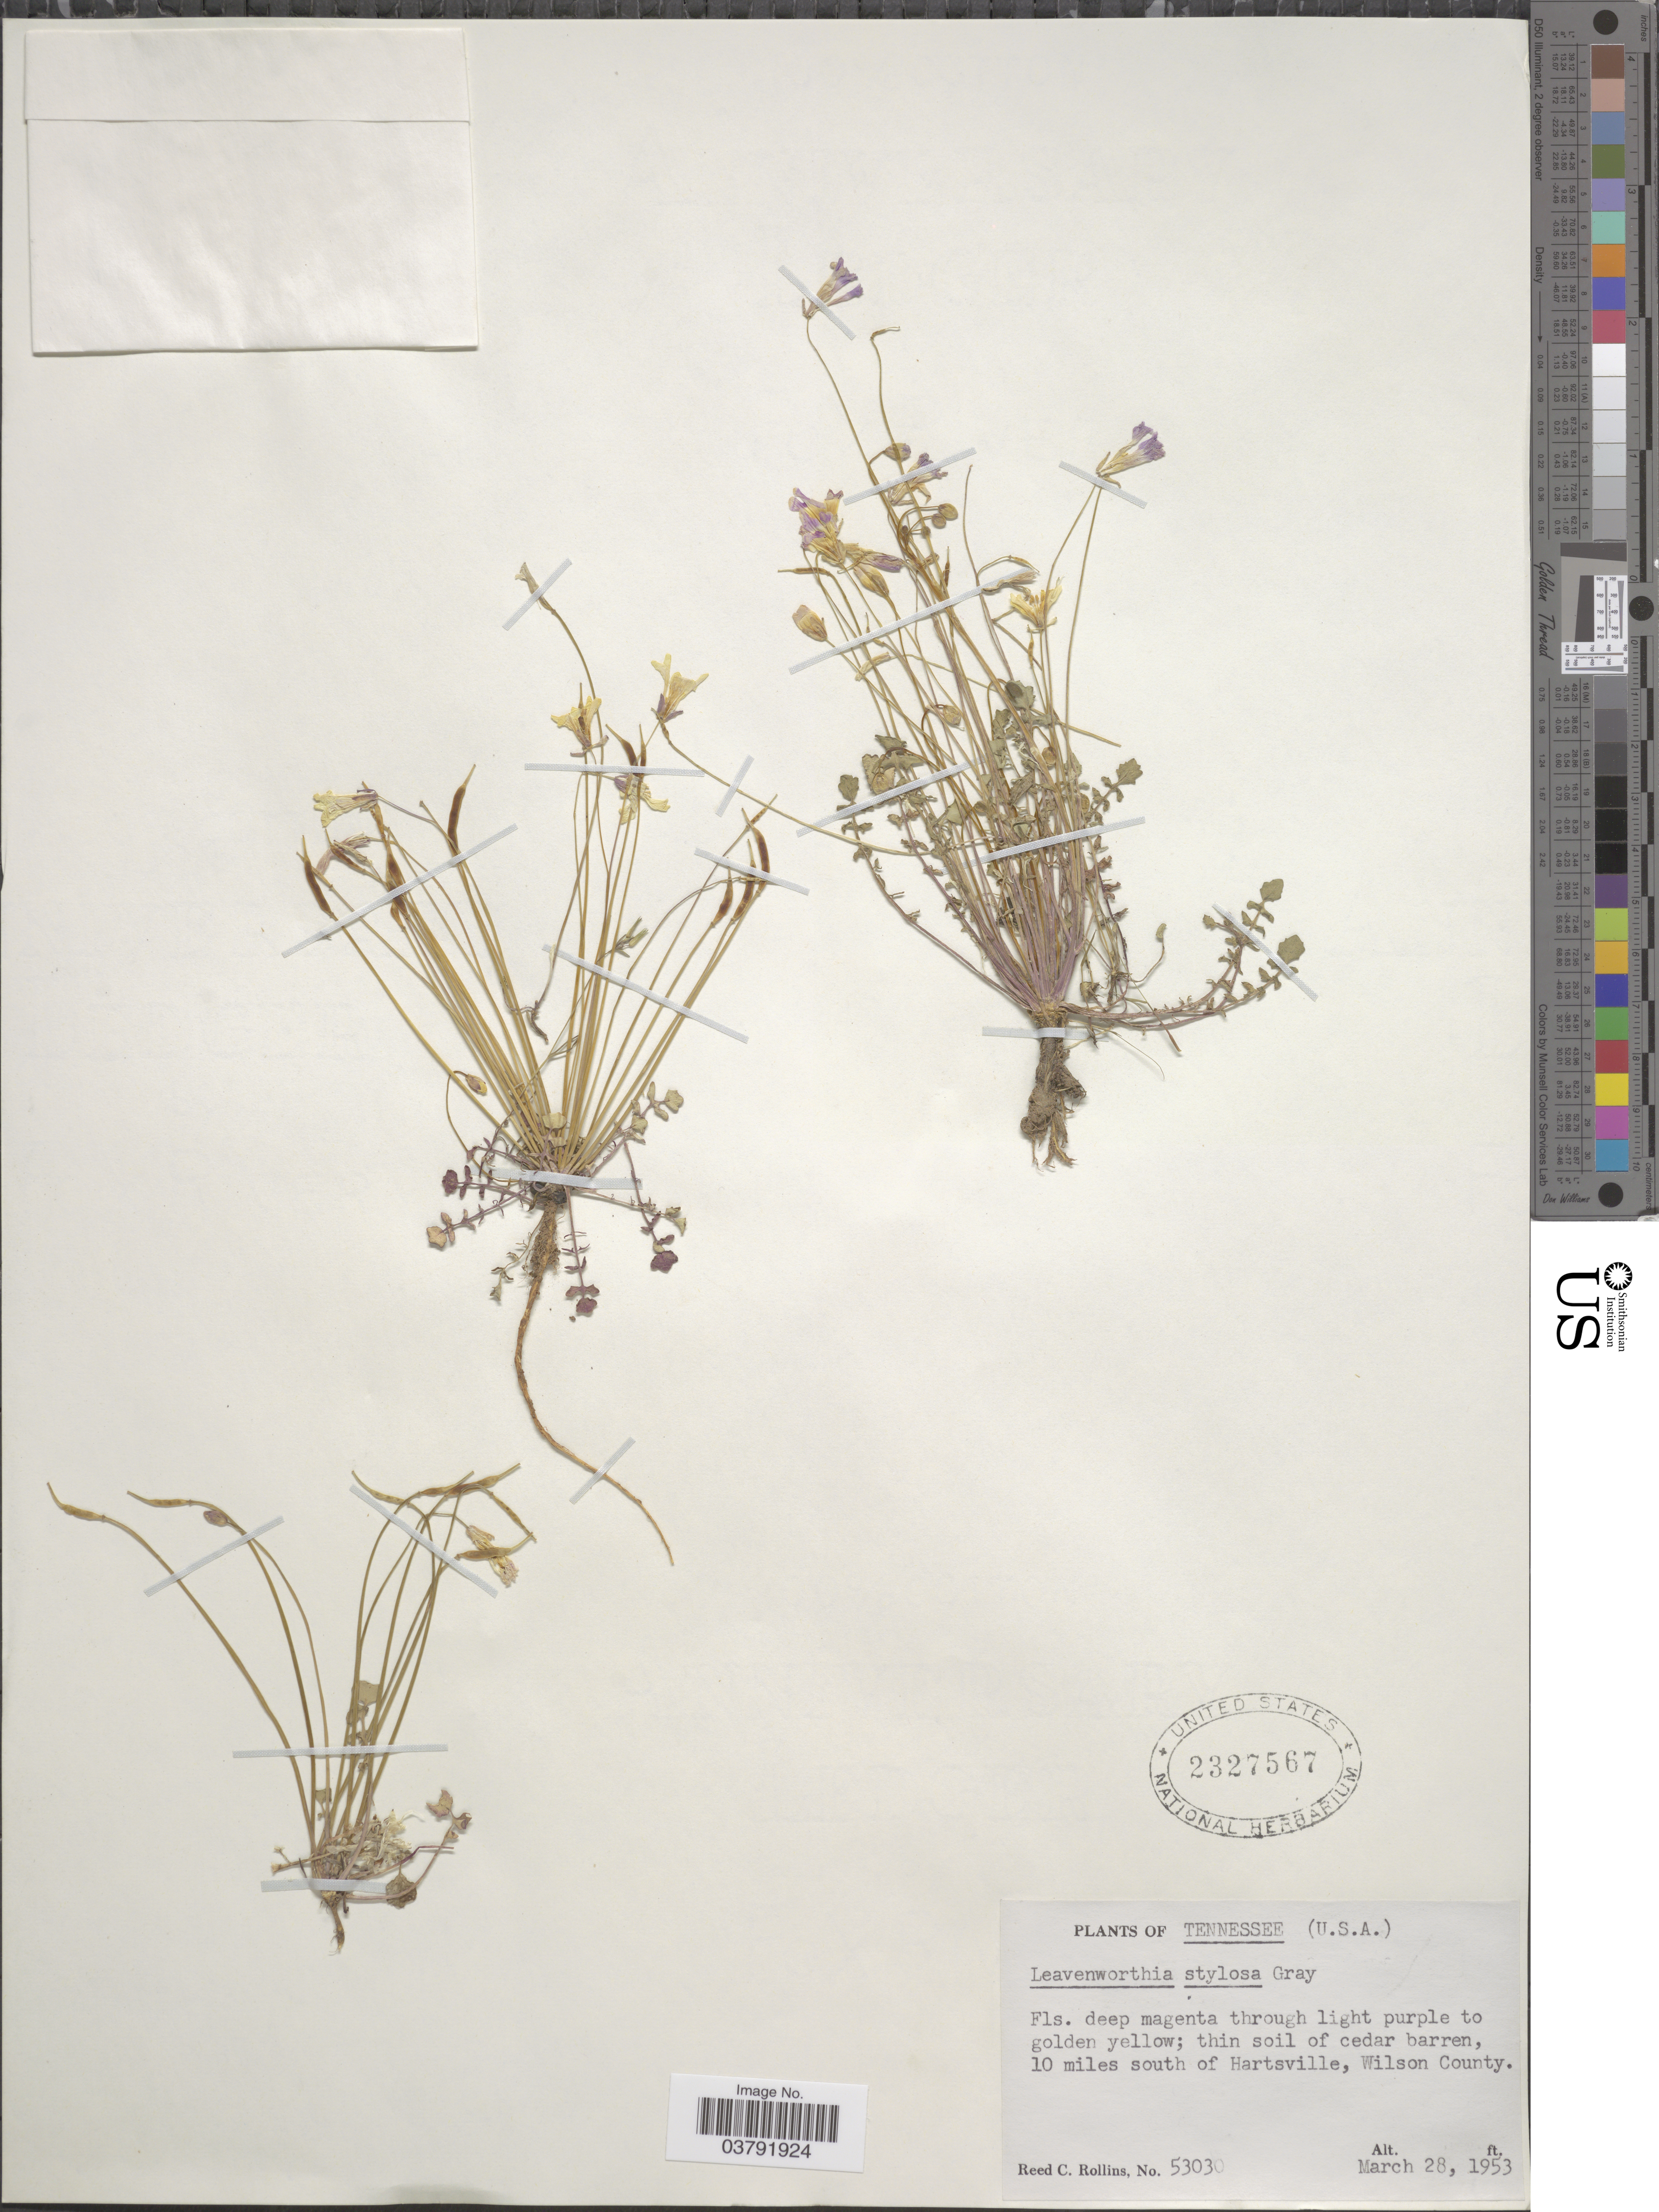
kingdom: Plantae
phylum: Tracheophyta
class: Magnoliopsida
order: Brassicales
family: Brassicaceae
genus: Leavenworthia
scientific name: Leavenworthia stylosa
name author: A. Gray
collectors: R. C. Rollins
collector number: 53030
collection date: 1953-03-28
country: United States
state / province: Tennessee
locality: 10 miles south of Hartsville, Wilson County.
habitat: thin soil of cedar barren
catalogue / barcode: US 2327567